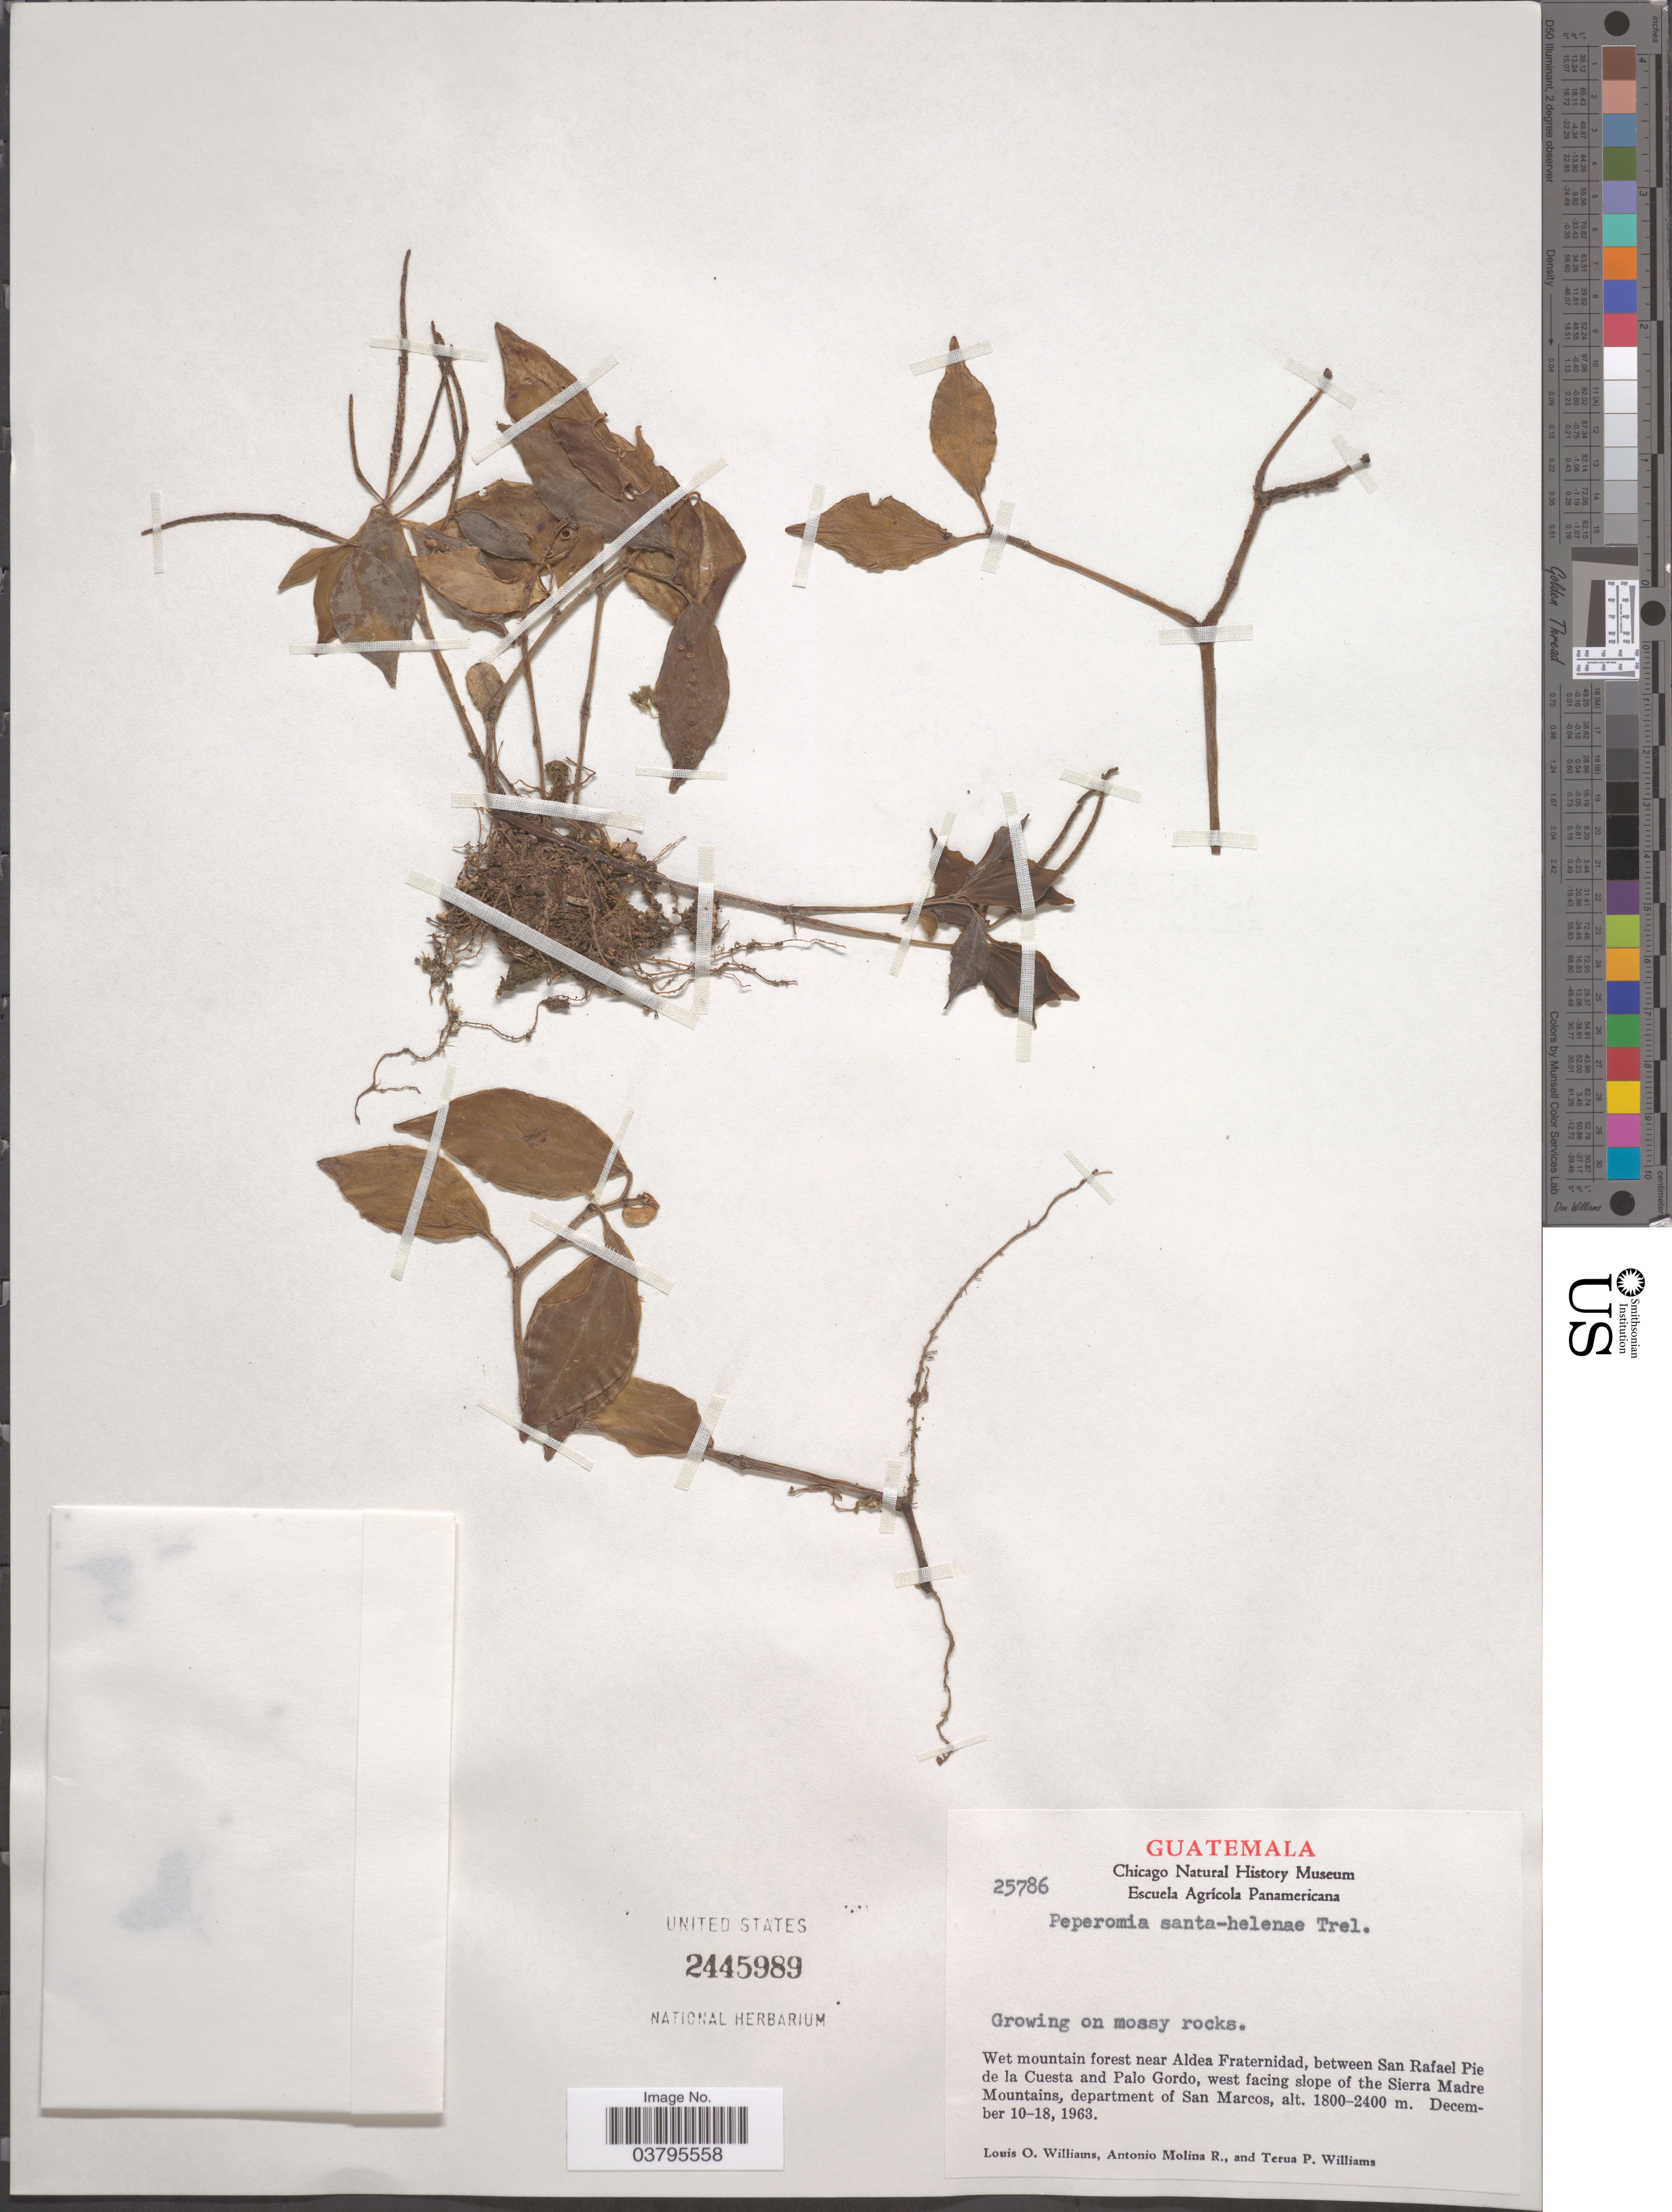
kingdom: Plantae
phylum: Tracheophyta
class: Magnoliopsida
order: Piperales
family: Piperaceae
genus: Peperomia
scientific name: Peperomia santa-helenae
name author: Trel. in Standl.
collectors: L. O. Williams, A. Molina R. & T. Williams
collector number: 25786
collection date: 1963-12-10/1963-12-18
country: Guatemala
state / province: San Marcos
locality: Wet mountain forest near Aldea Fraternidad, between San Rafael Pie de la Cuesta and Palo Gordo, west facing slope of the Sierra Madre Mountains, department of San Marcos.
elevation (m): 1800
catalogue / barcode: US 2445989